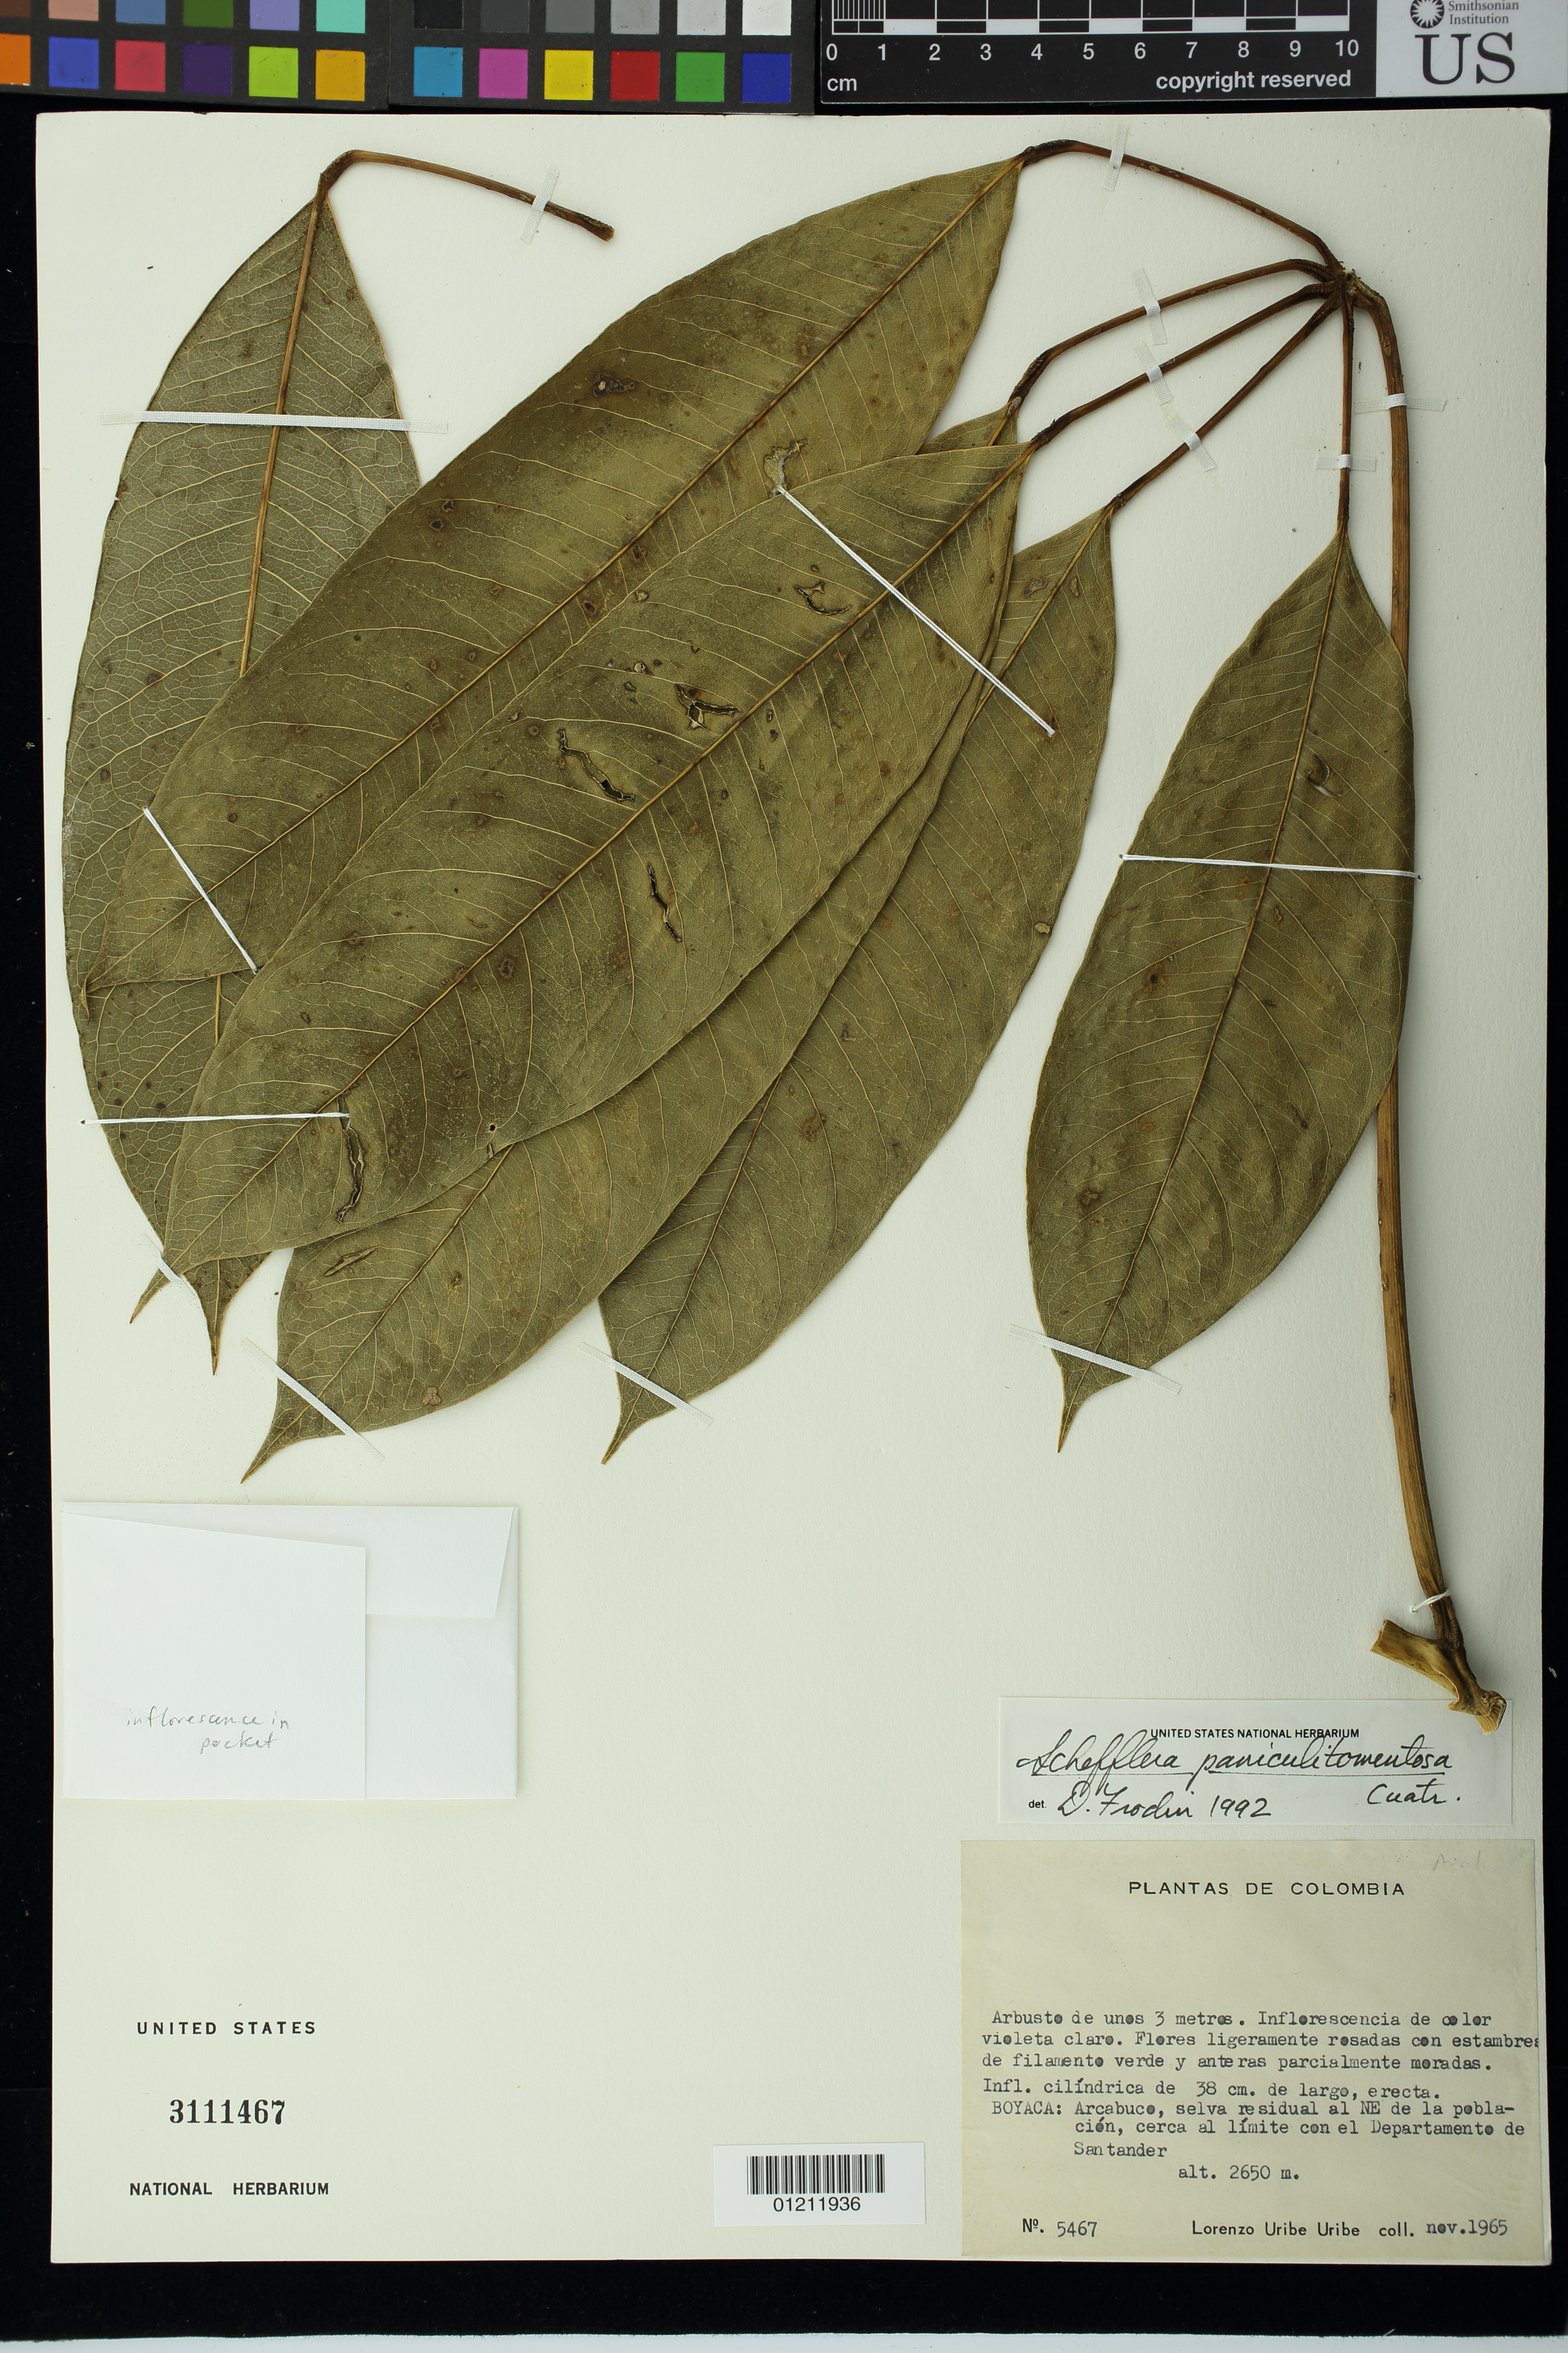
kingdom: Plantae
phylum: Tracheophyta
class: Magnoliopsida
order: Apiales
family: Araliaceae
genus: Schefflera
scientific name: Schefflera paniculitomentosa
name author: Cuatrec.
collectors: L. Uribe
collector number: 5467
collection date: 1965-11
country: Colombia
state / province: Boyacá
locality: Arcabuco, selva residual al NE de la población, cerca al límite con el Departamente de Santander.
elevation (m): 2650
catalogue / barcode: US 3111467